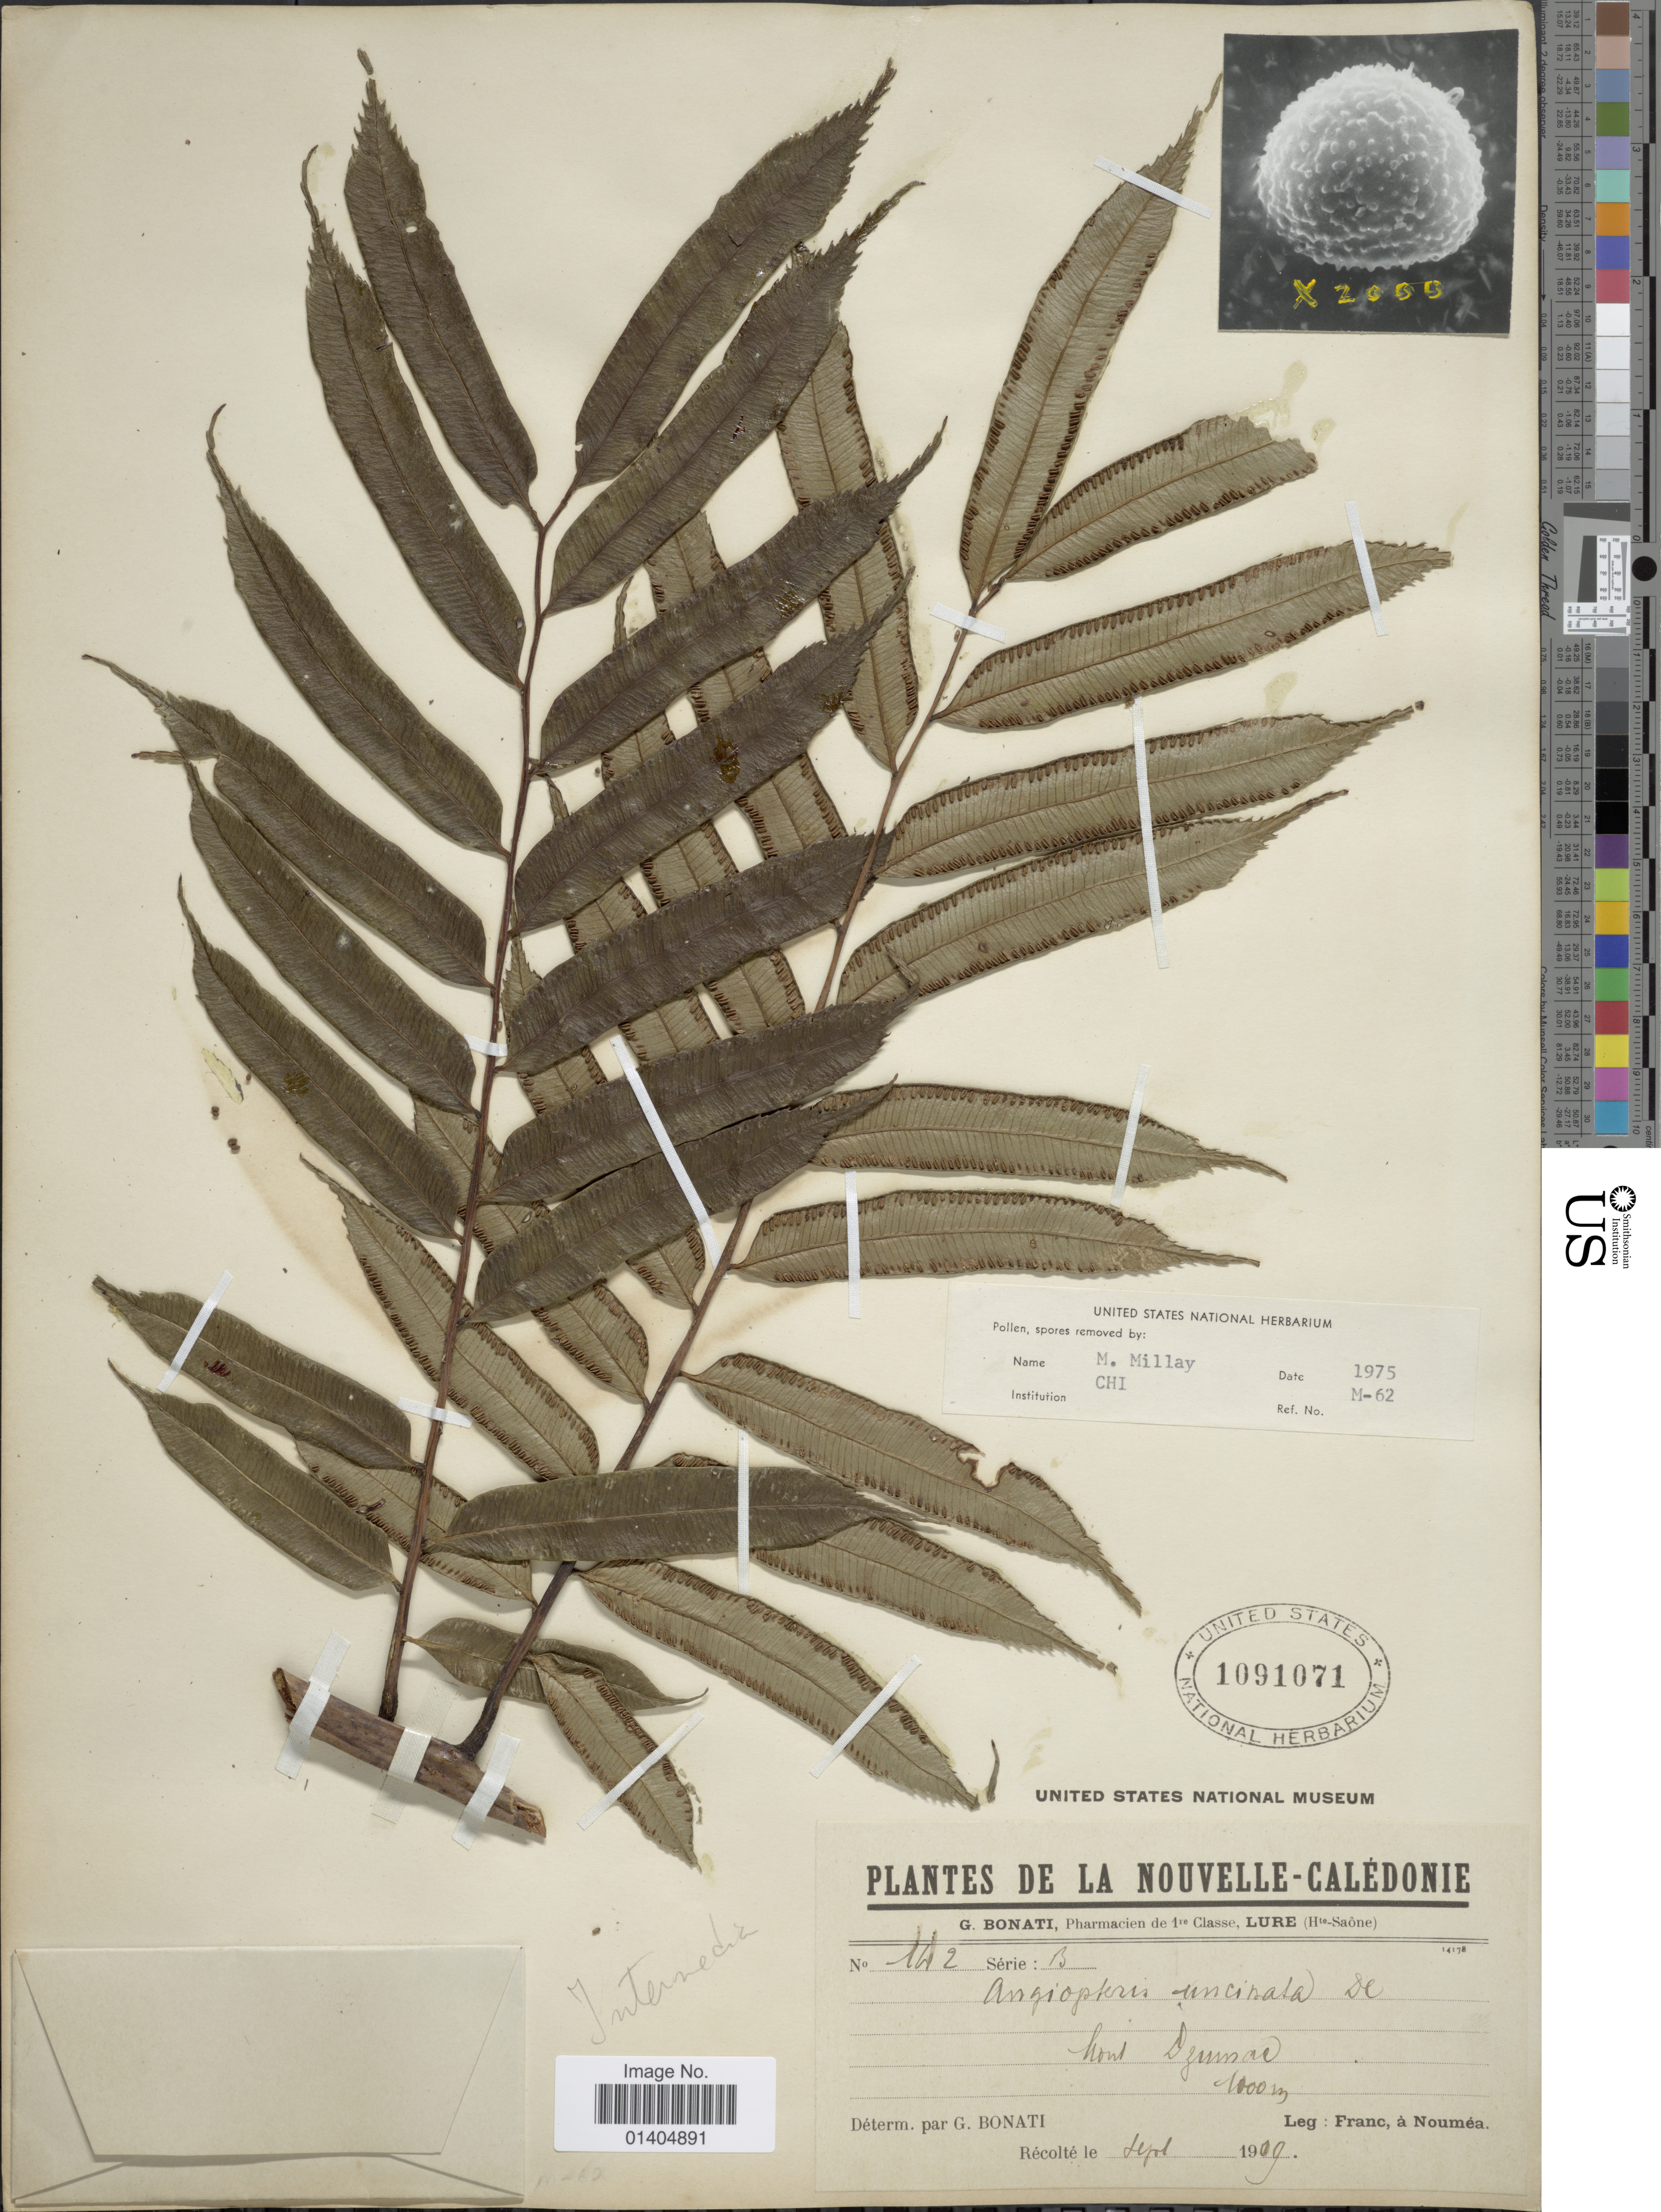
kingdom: Plantae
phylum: Tracheophyta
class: Polypodiopsida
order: Marattiales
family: Marattiaceae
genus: Angiopteris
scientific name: Angiopteris uncinata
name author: de Vriese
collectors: Franc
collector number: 142*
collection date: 1909-09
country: New Caledonia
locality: Monts Dzumac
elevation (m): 1000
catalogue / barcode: US 1091071